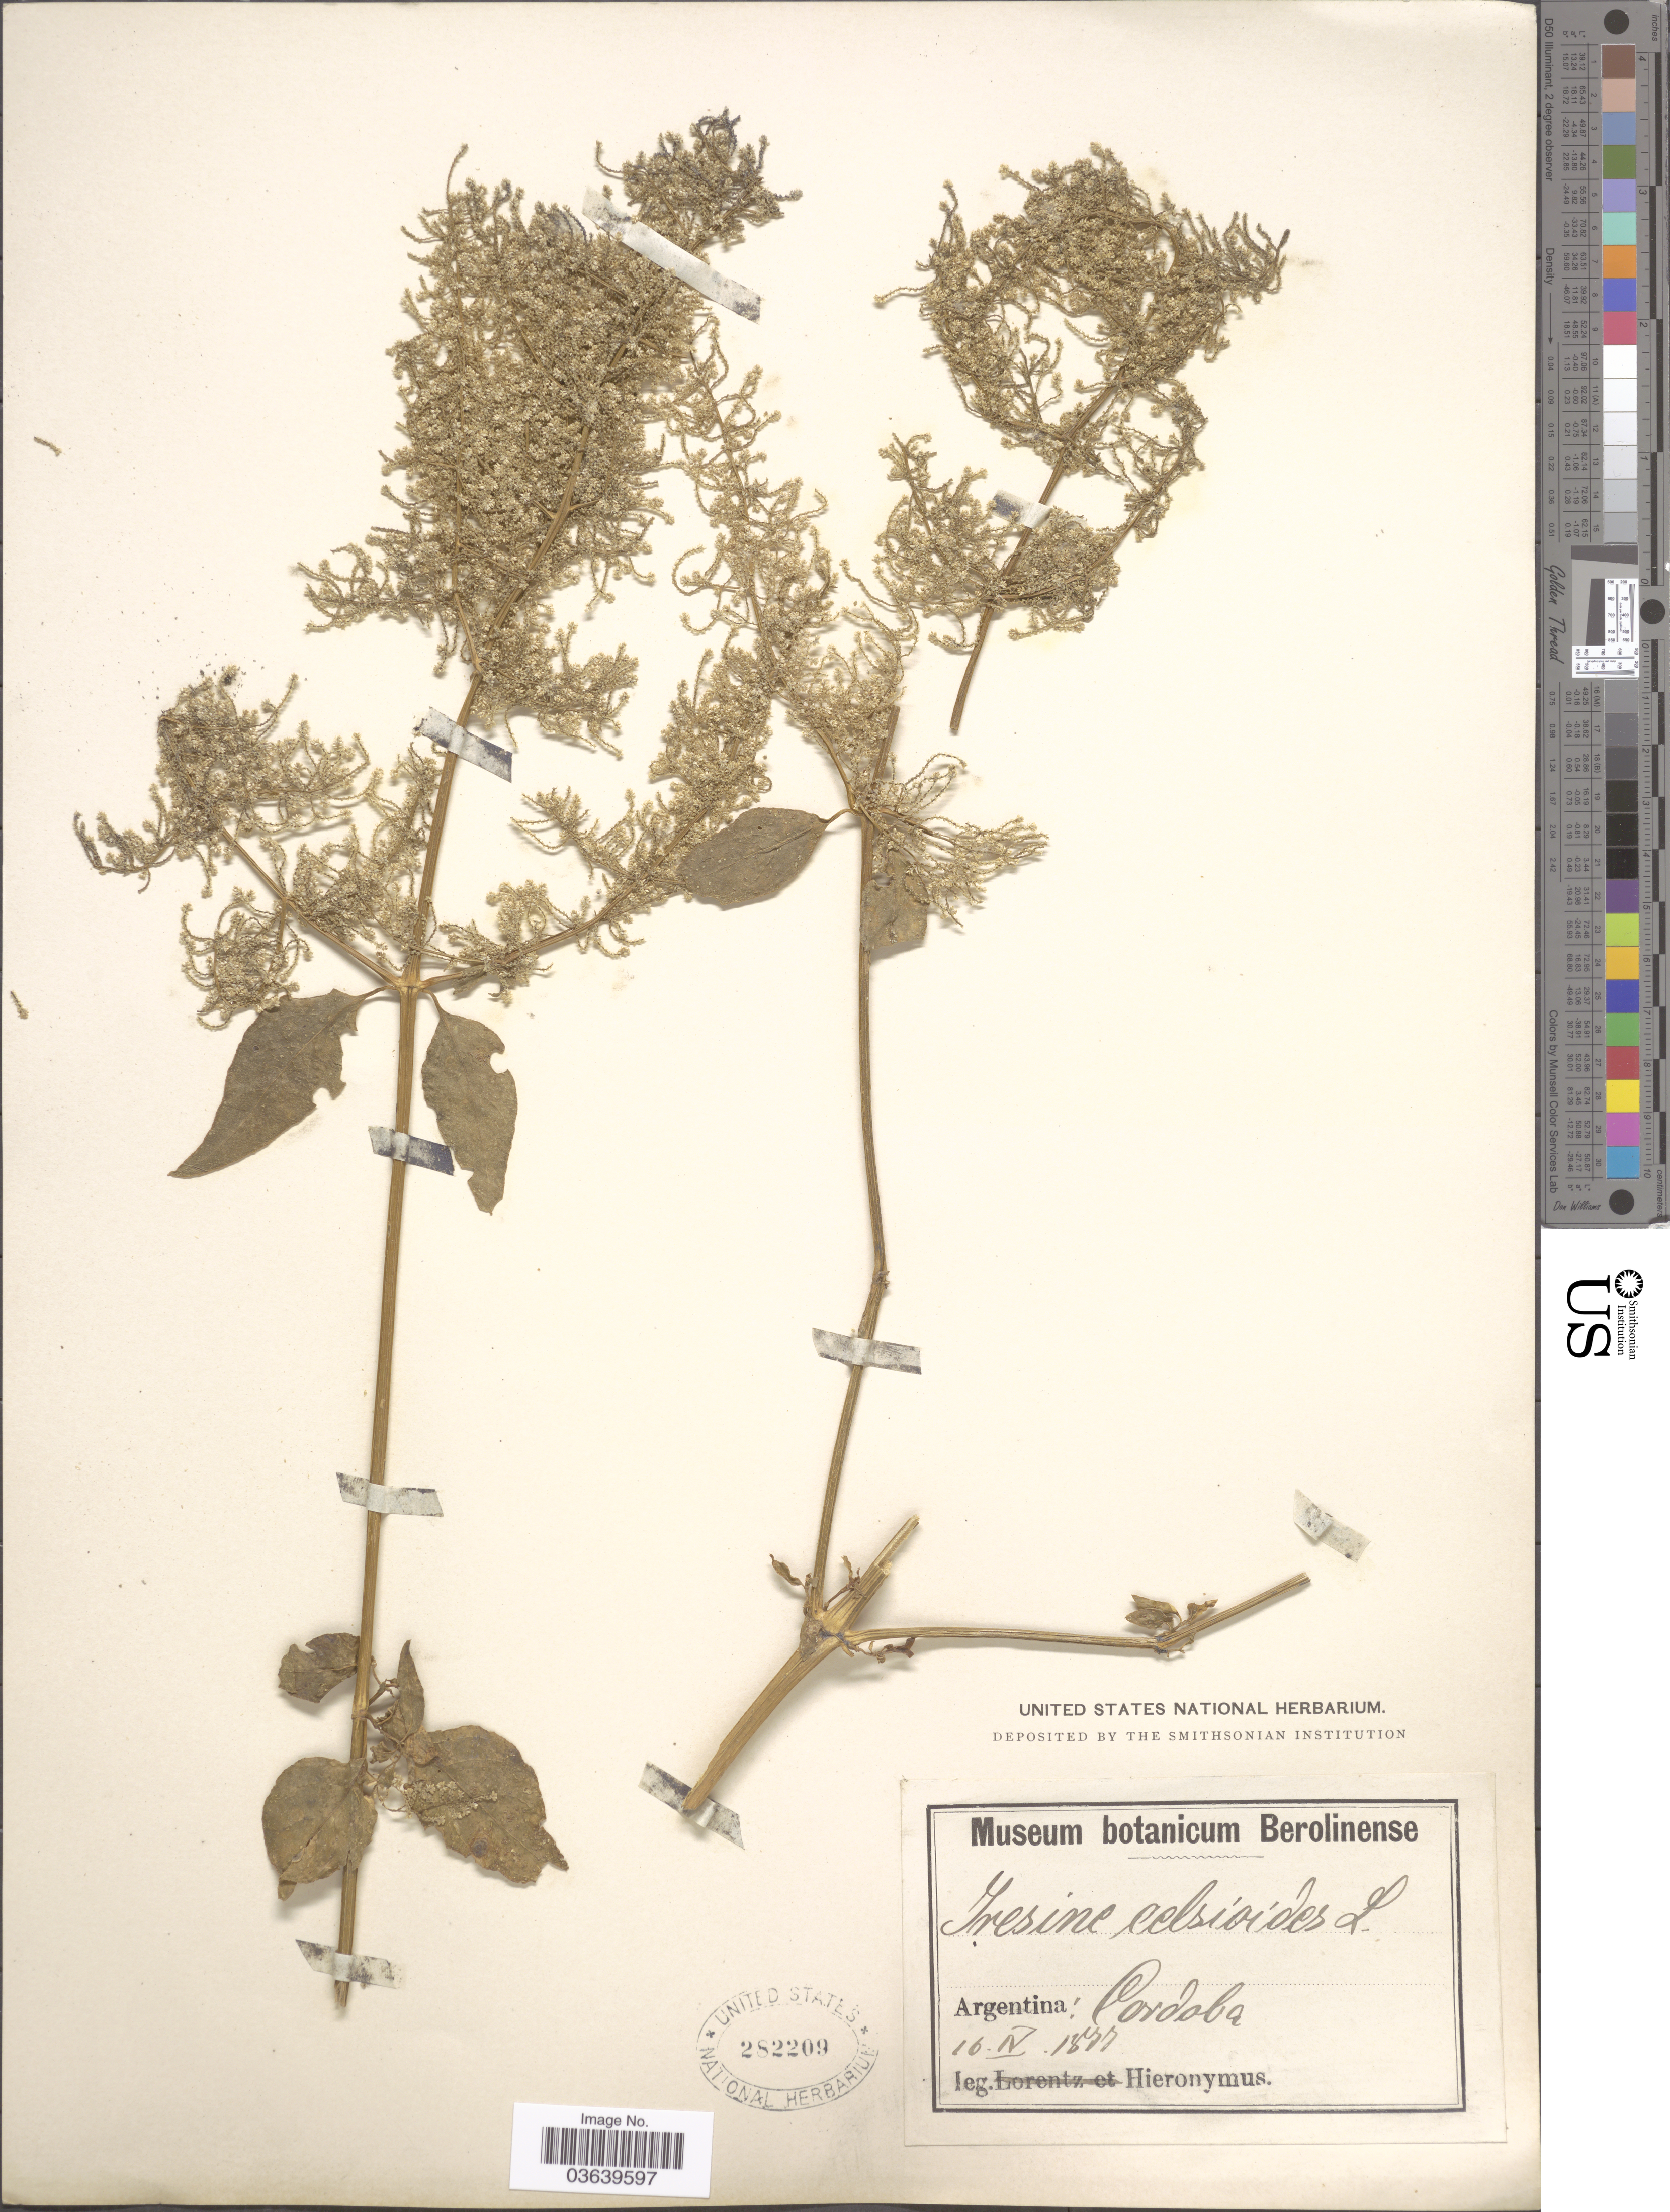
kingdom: Plantae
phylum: Tracheophyta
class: Magnoliopsida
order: Caryophyllales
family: Amaranthaceae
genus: Iresine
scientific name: Iresine diffusa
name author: Humb. & Bonpl. ex Willd.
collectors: -. Hieronymus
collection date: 1877-04-16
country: Argentina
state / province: Cordoba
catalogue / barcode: US 282209